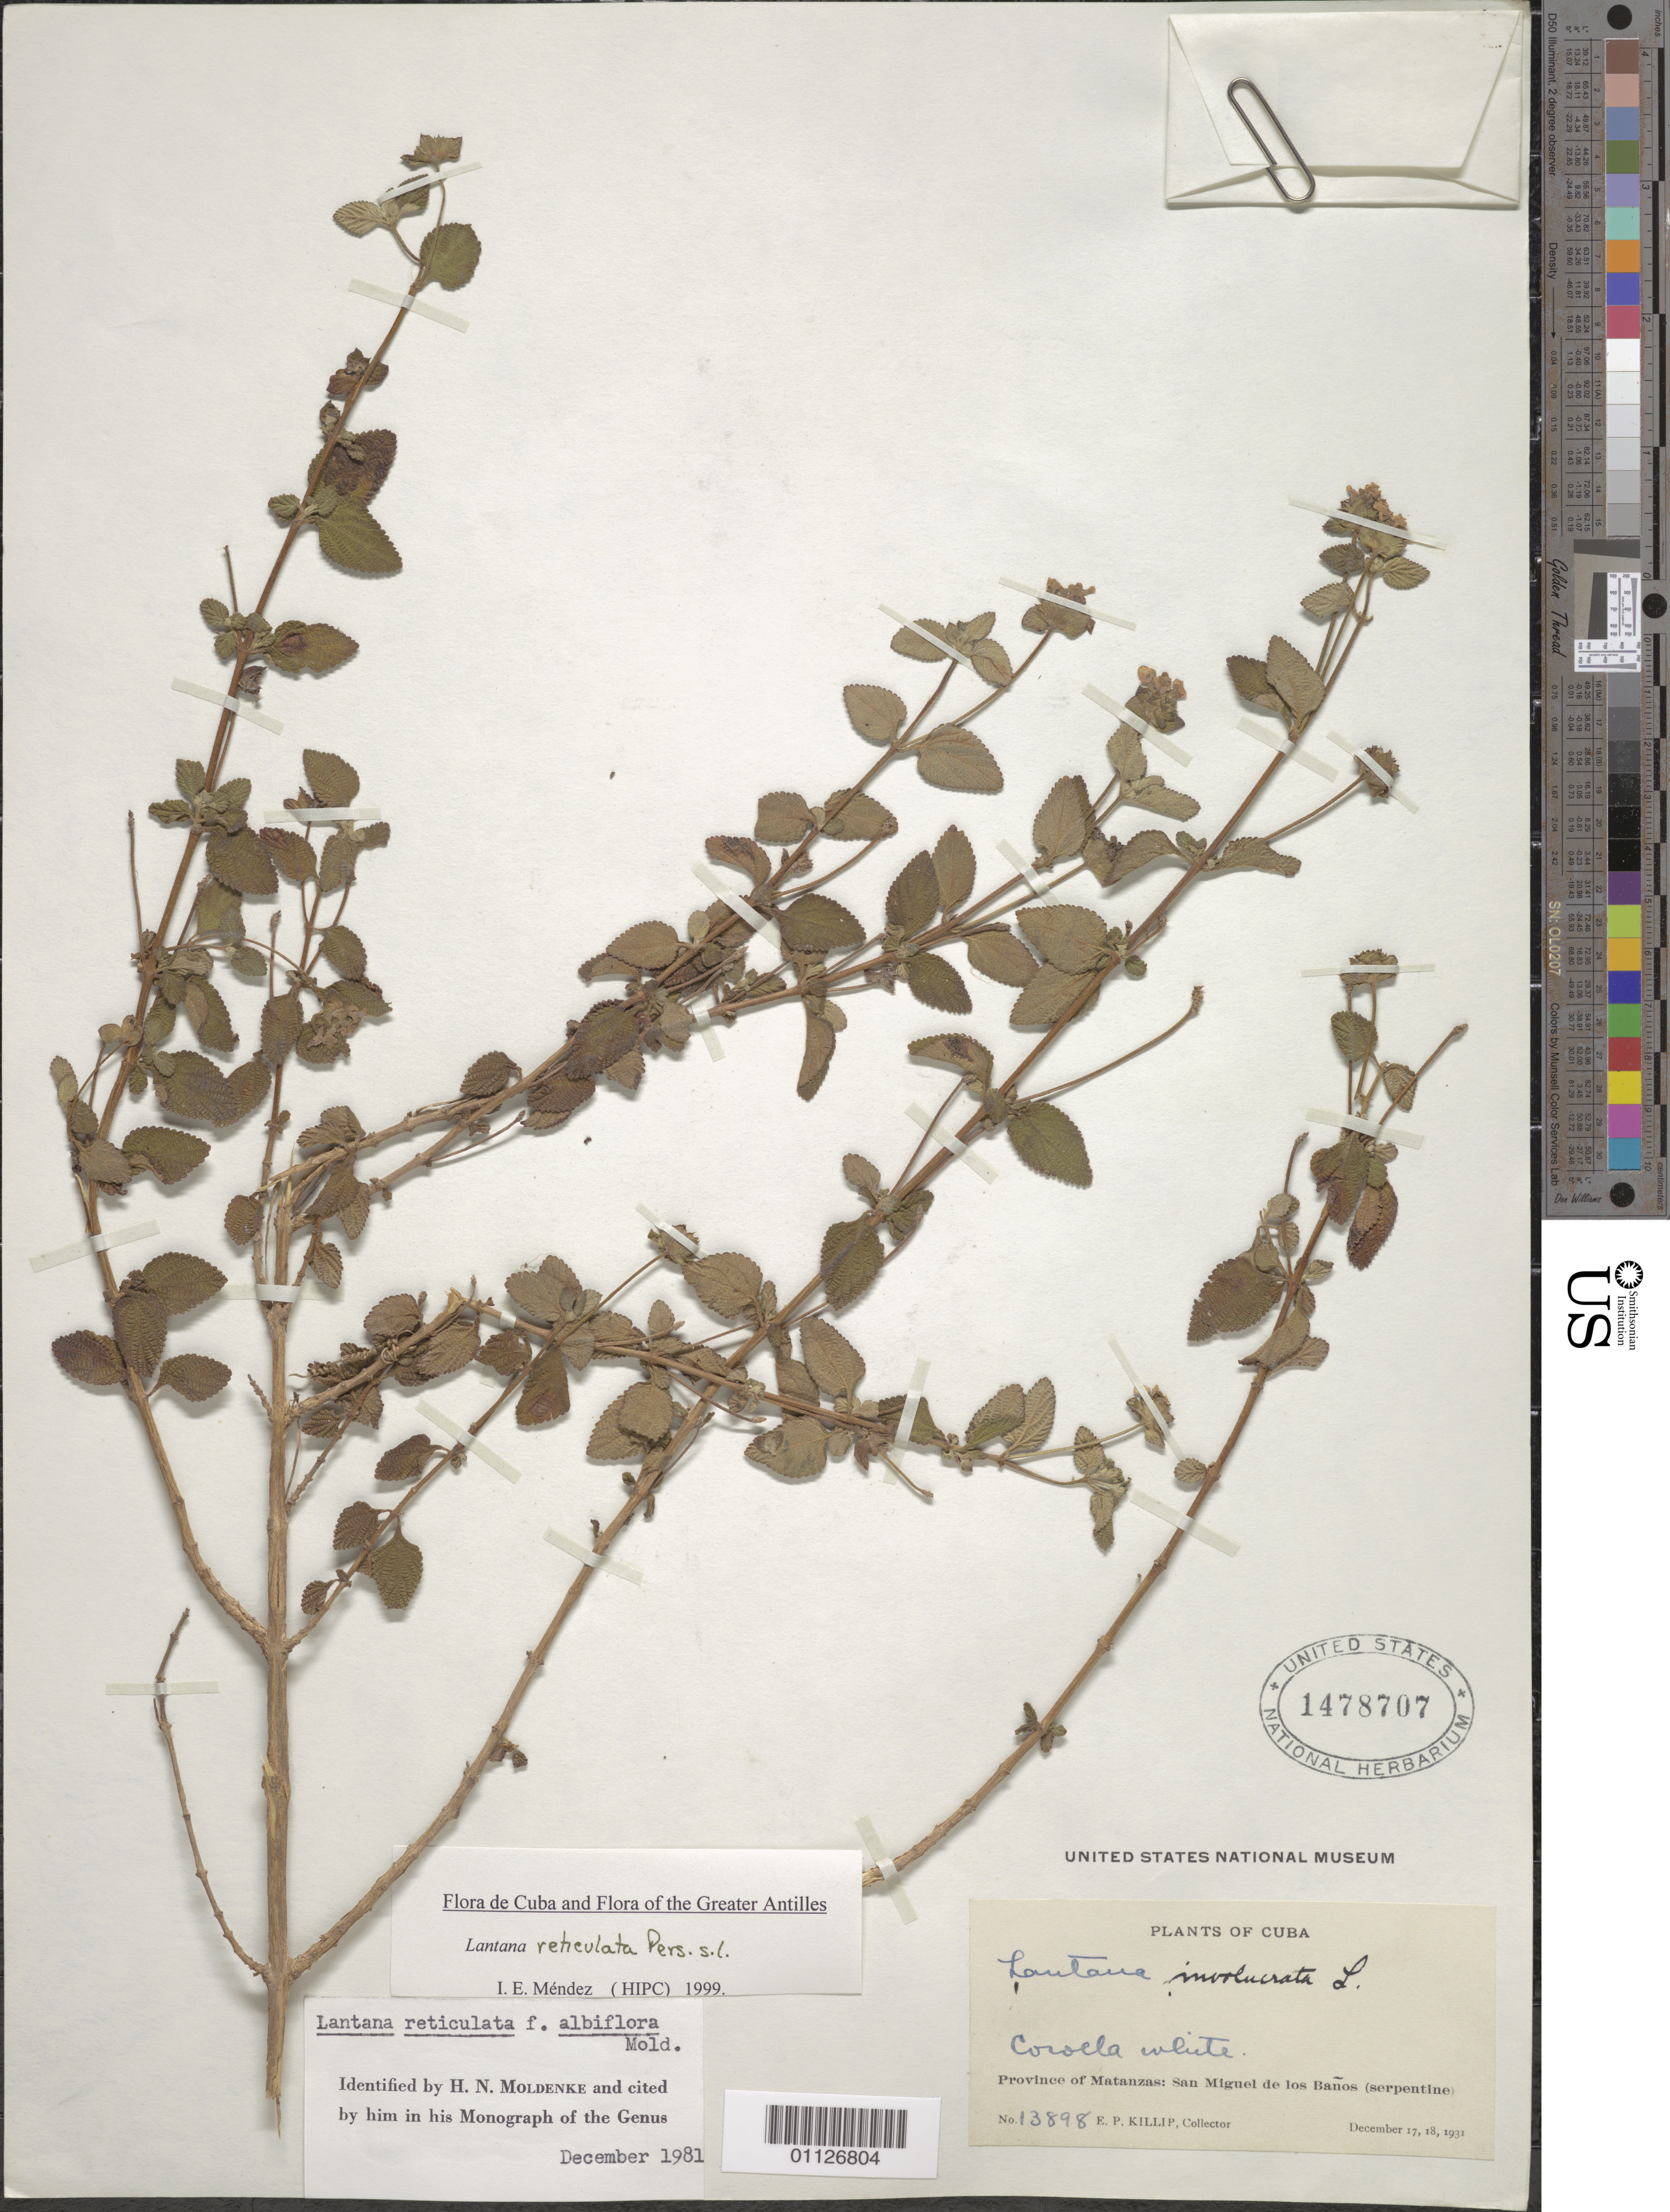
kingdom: Plantae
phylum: Tracheophyta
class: Magnoliopsida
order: Lamiales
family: Verbenaceae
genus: Lantana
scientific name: Lantana reticulata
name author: Pers.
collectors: E. P. Killip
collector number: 13893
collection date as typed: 17 Dec 1931 to 18 Dec 1931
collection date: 1931-12-17/1931-12-18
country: Cuba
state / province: Matanzas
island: Cuba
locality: San Miguel de los Banos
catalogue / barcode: US 1478707